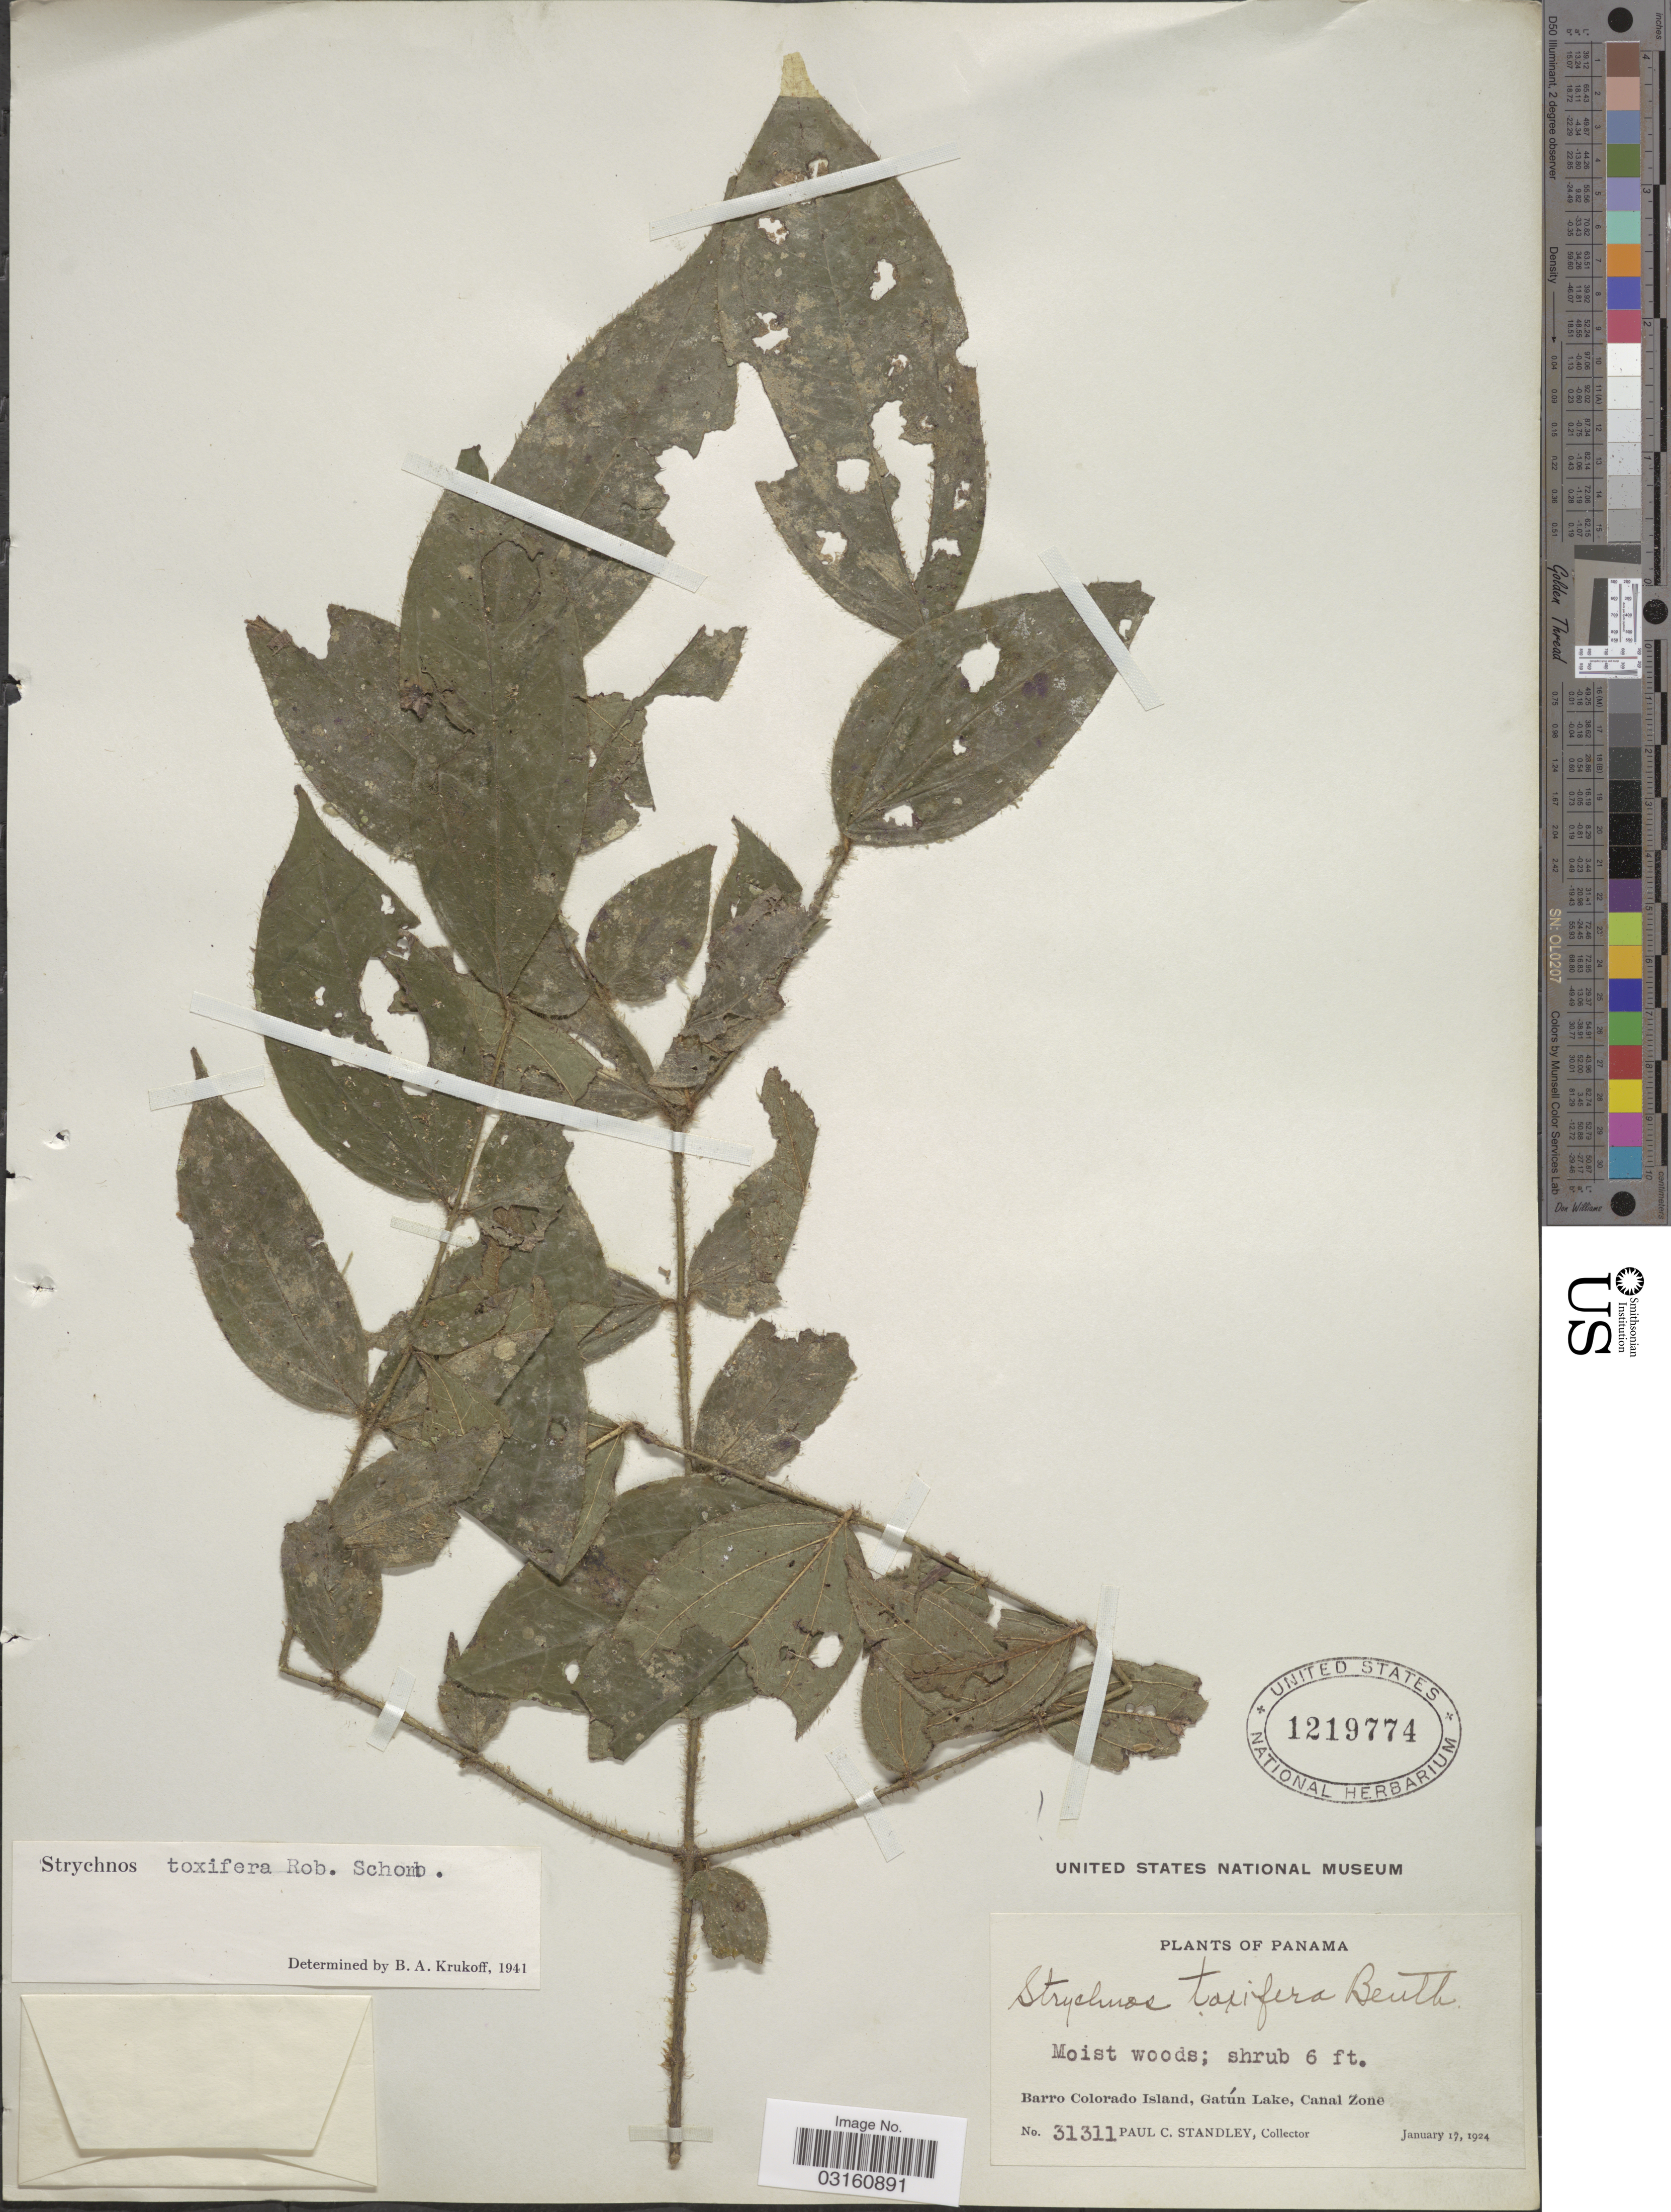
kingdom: Plantae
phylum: Tracheophyta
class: Magnoliopsida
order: Gentianales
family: Loganiaceae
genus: Strychnos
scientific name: Strychnos toxifera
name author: R.H. Schomb. ex Benth.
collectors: P. C. Standley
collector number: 31311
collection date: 1924-01-17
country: Panama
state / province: Panamá Oeste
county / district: Canal Zone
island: Barro Colorado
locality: Barro Colorado Island, Gatún Lake, Canal Zone.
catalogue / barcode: US 1219774